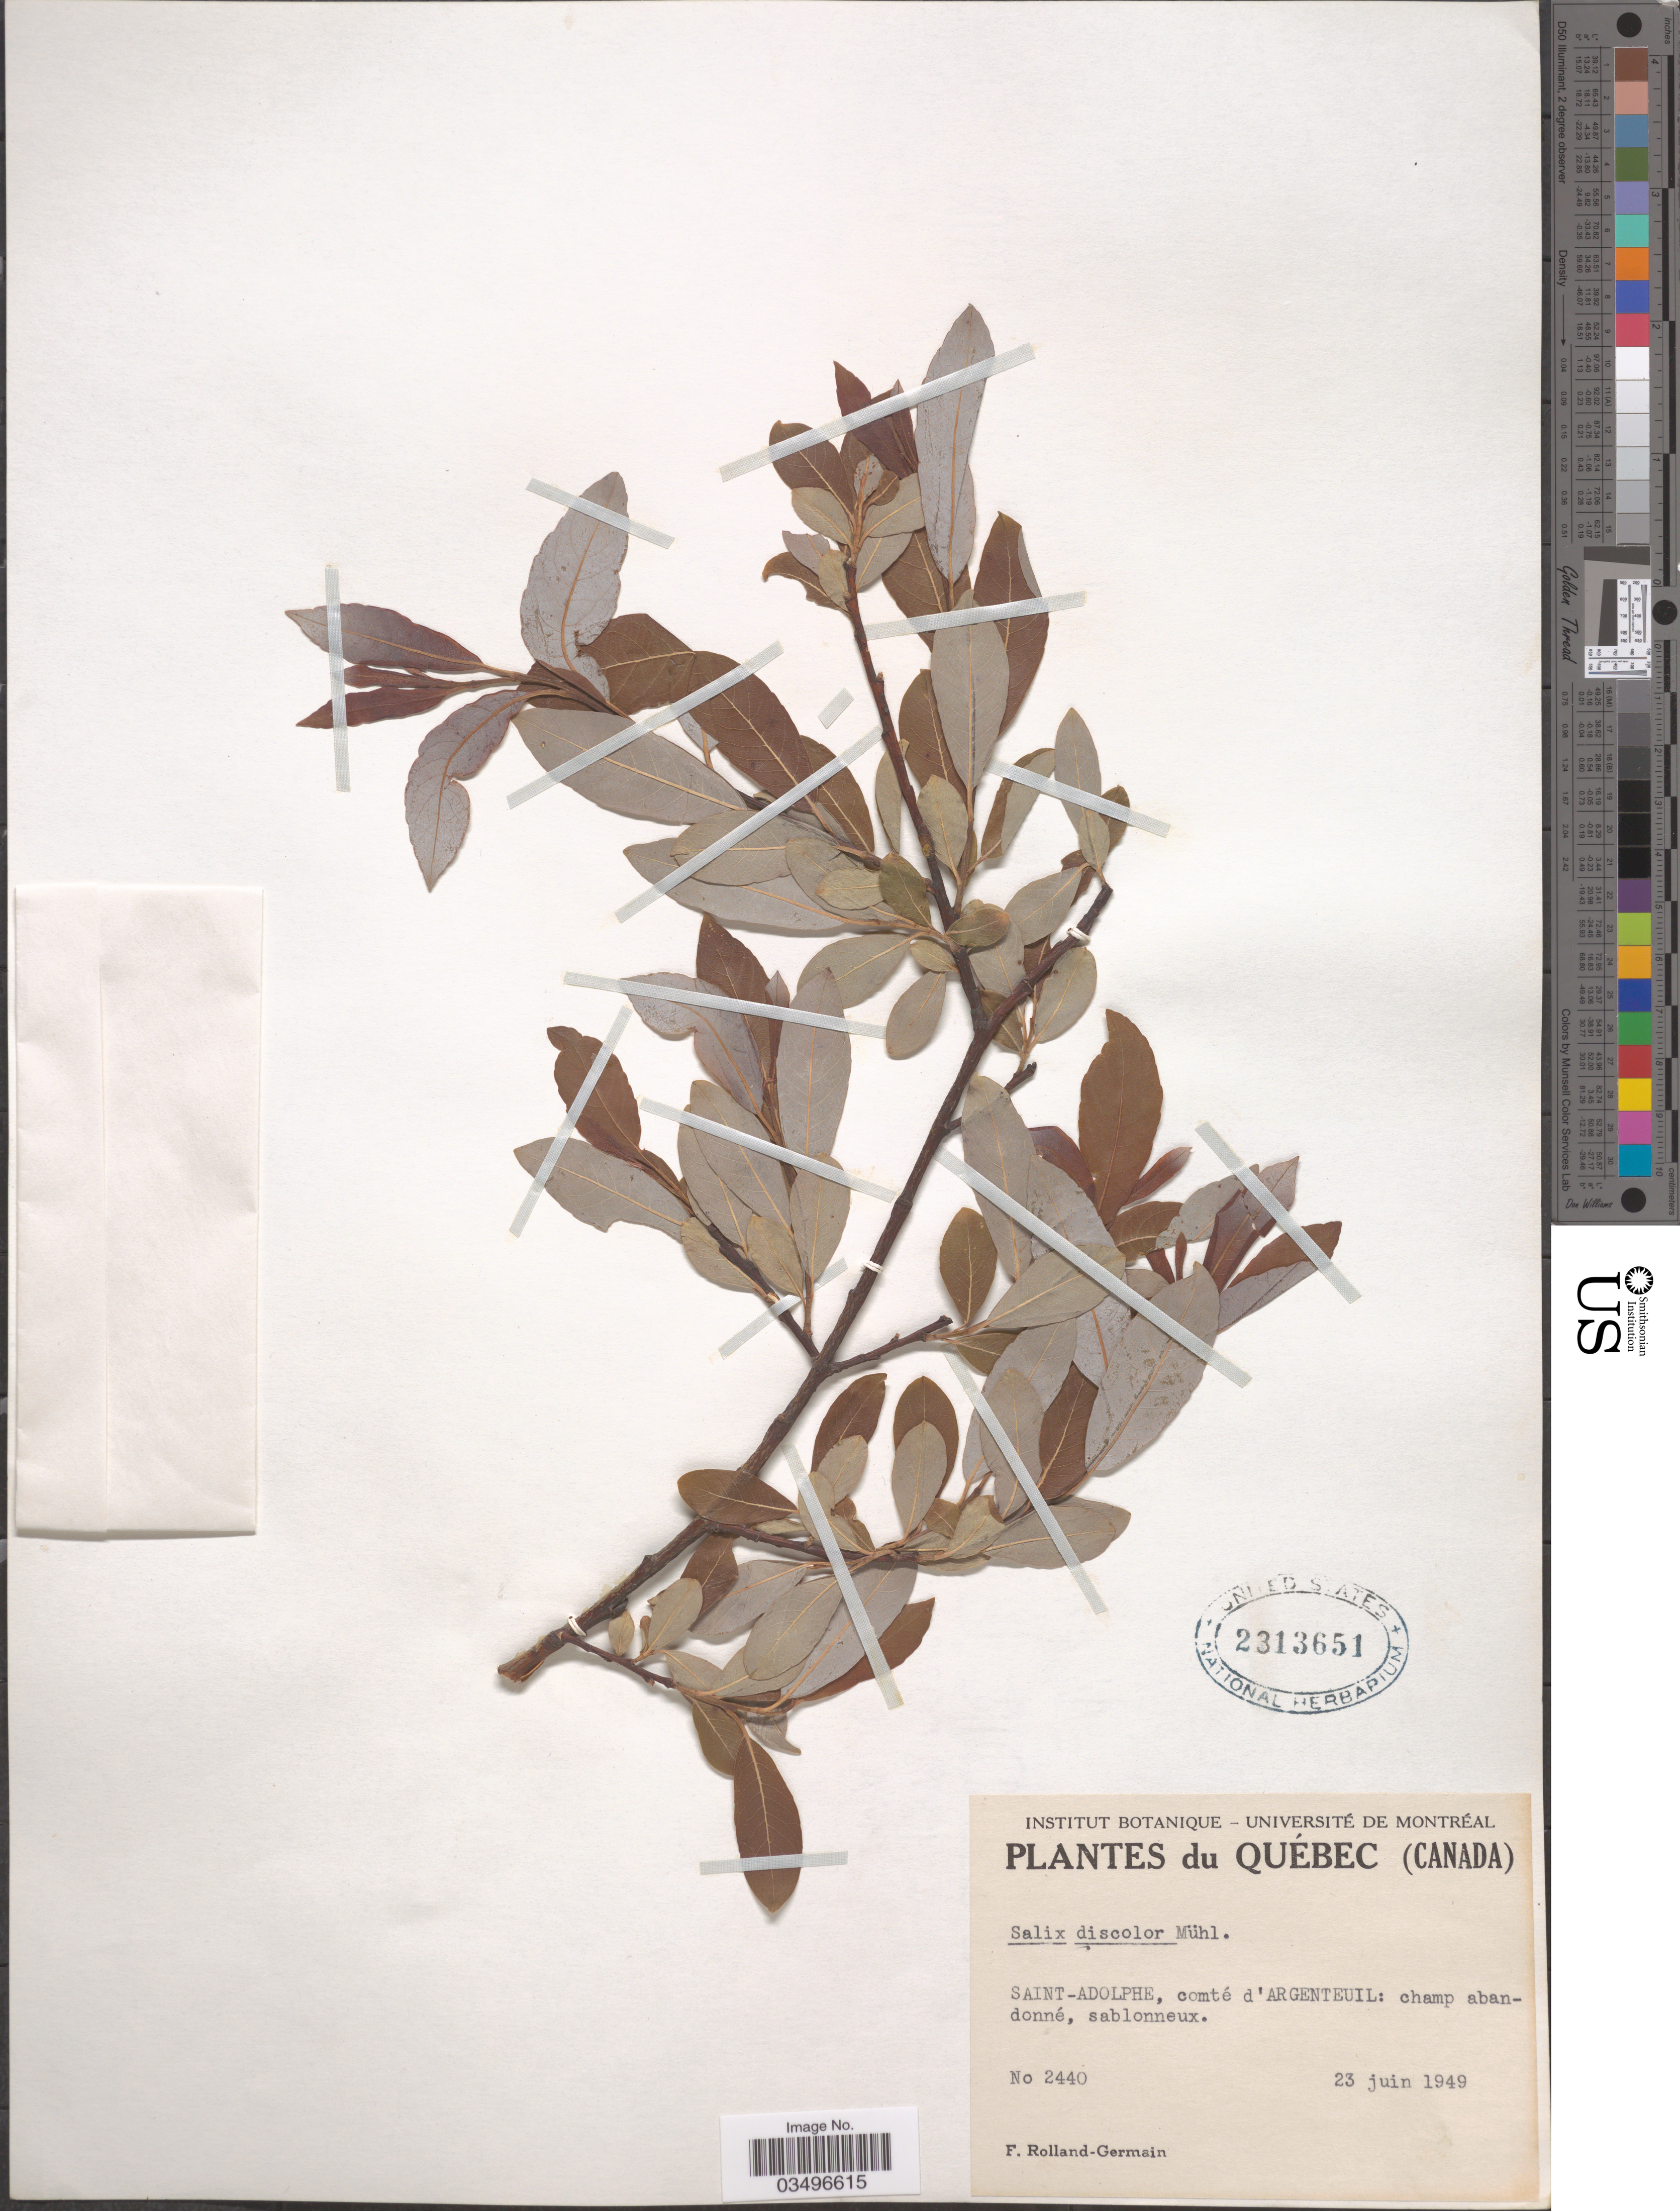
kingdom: Plantae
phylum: Tracheophyta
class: Magnoliopsida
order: Malpighiales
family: Salicaceae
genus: Salix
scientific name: Salix discolor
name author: Muhl.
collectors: Rolland-Germain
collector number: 2440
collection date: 1949-06-23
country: Canada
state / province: Quebec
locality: Saint-Adolphe, comté d'Argenteuil: champ abandonné, sablonneux.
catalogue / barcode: US 2313651